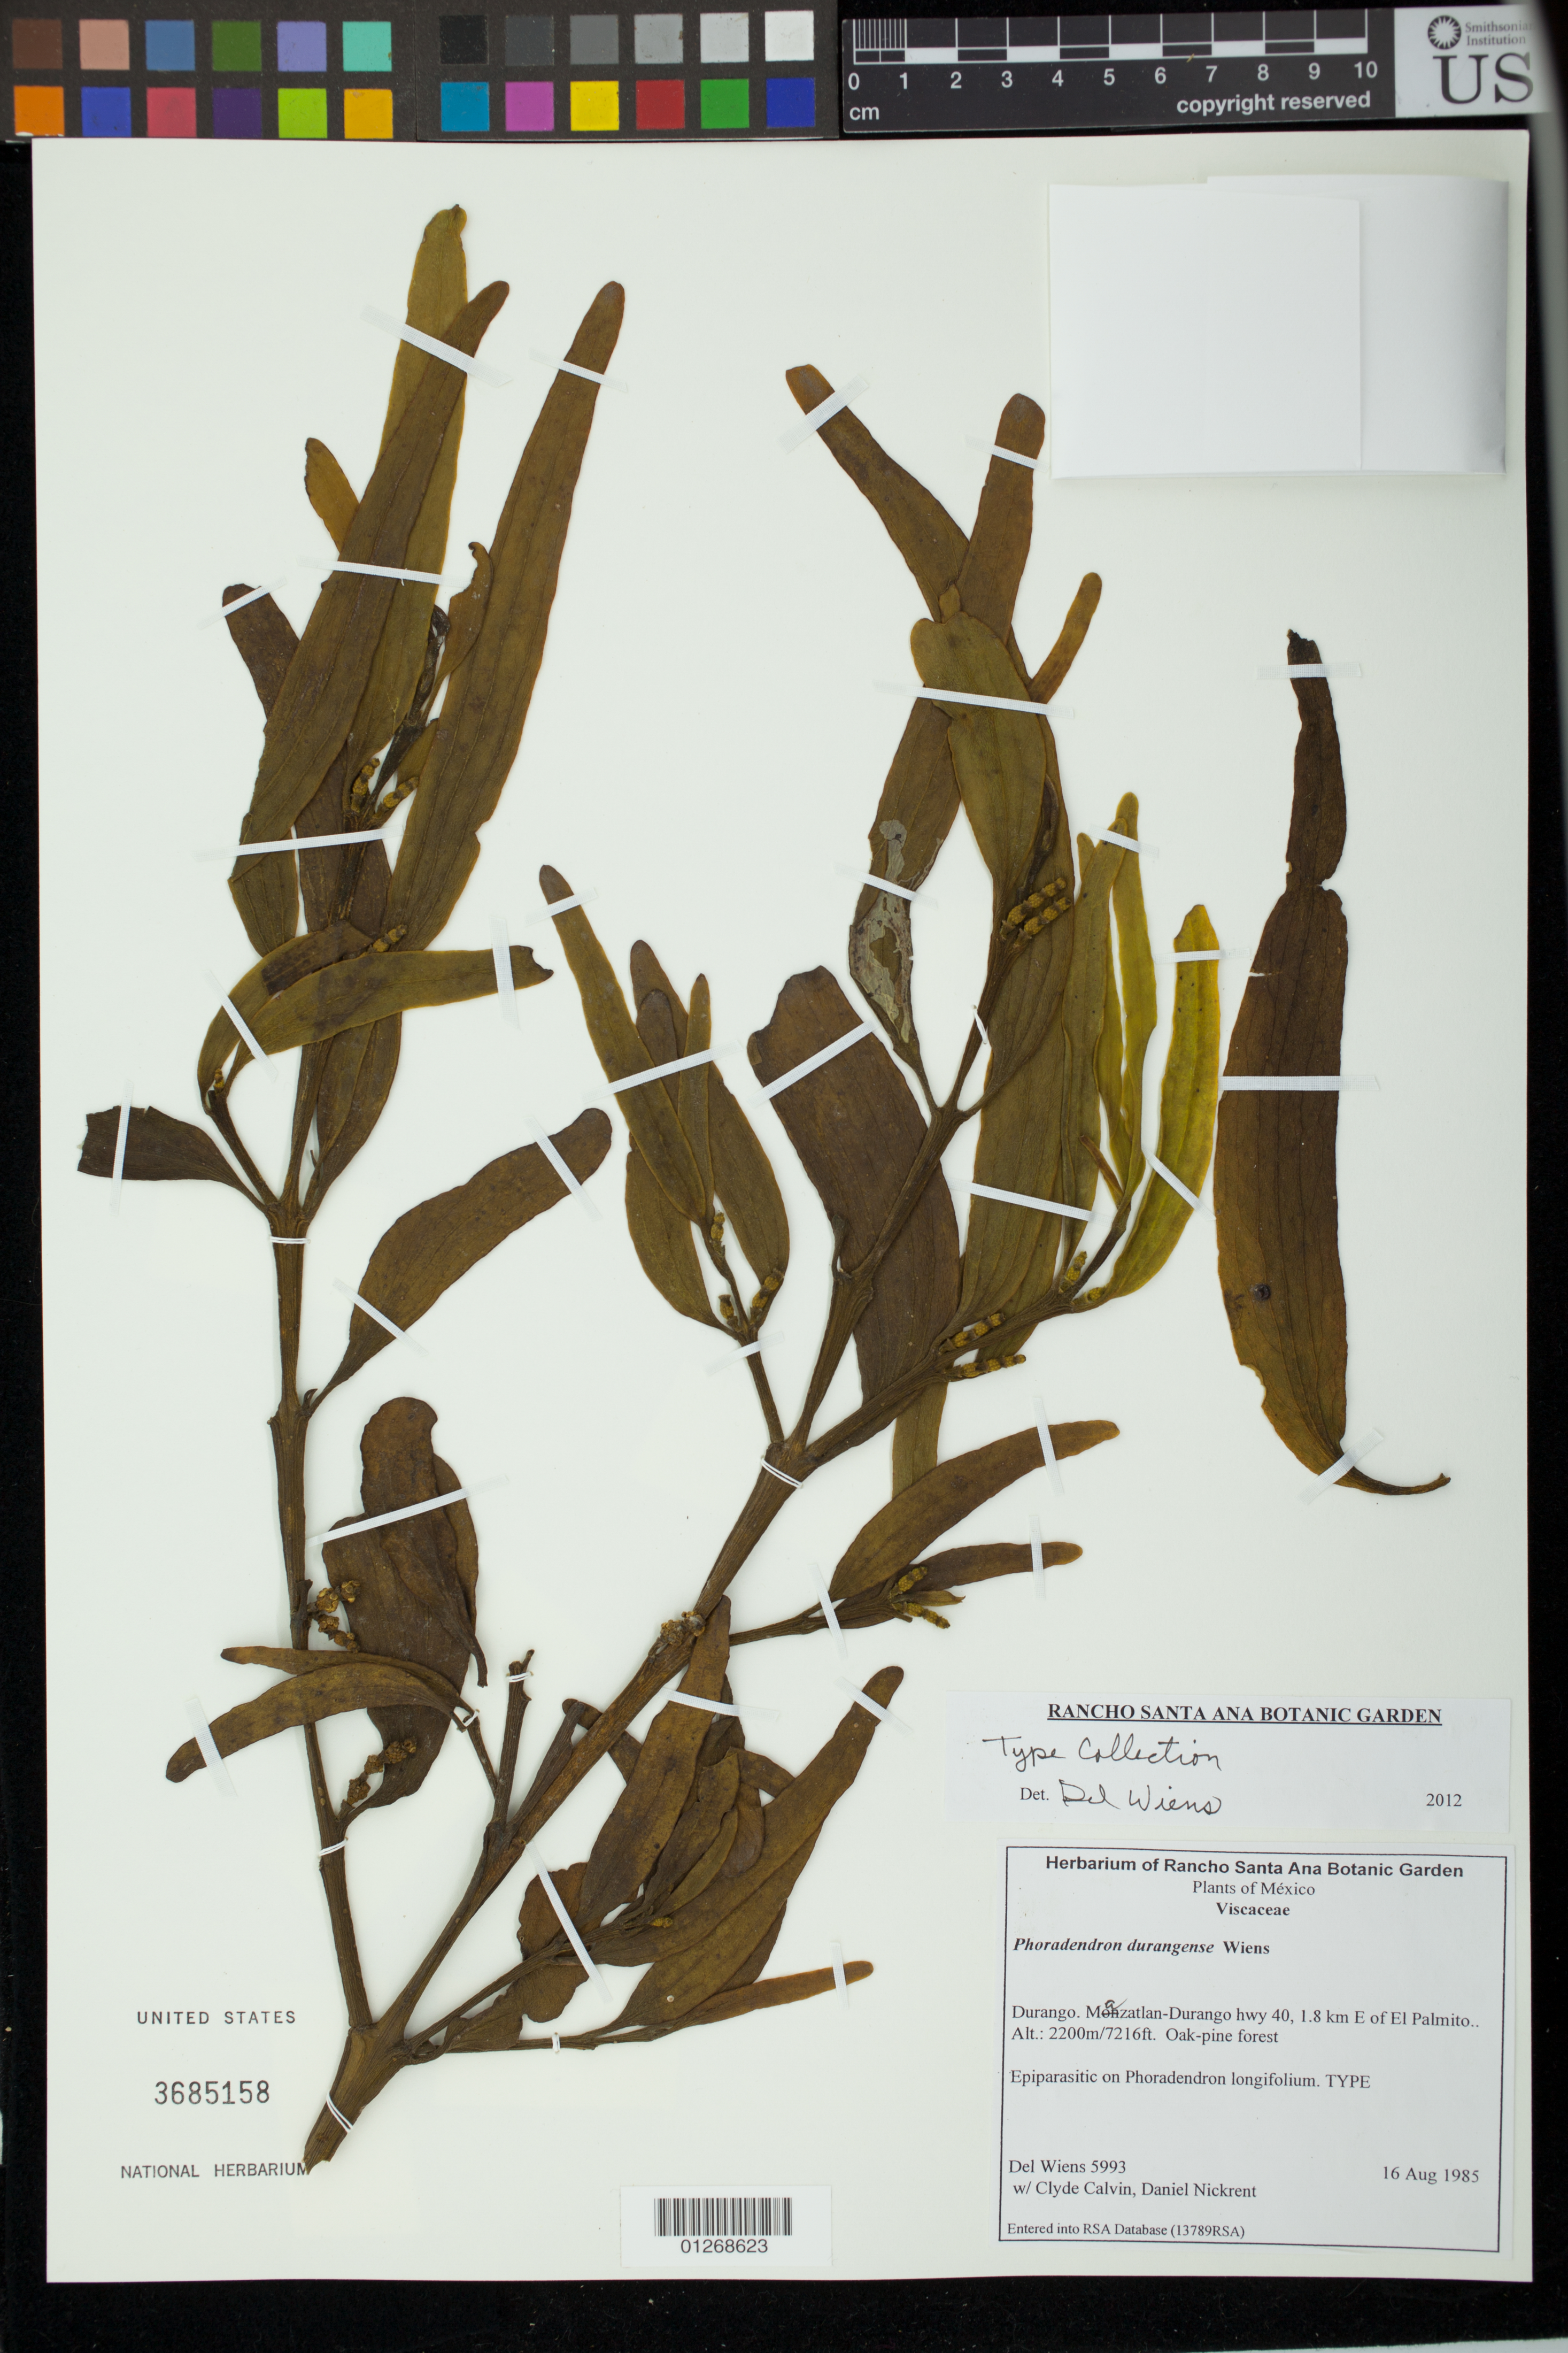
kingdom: Plantae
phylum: Tracheophyta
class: Magnoliopsida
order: Santalales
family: Viscaceae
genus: Phoradendron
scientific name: Phoradendron durangense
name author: Wiens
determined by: Wiens, D.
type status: Type Collection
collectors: D. Wiens, C. Calvin & D. Nickrent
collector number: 5993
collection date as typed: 16 Aug 1985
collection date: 1985-08-16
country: Mexico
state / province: Durango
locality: Durango. Mazatlan - Durango hwy 40, 1.8 km E of El Palmito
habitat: Oak-pine forest. Epiparasitic on Phoradendron longifolium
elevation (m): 2200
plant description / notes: Type status uncertain. "TYPE" according to original label, and protologue cites holotype at US, but annotated as "Type collection" by Wiens (2012).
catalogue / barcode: US 3685158